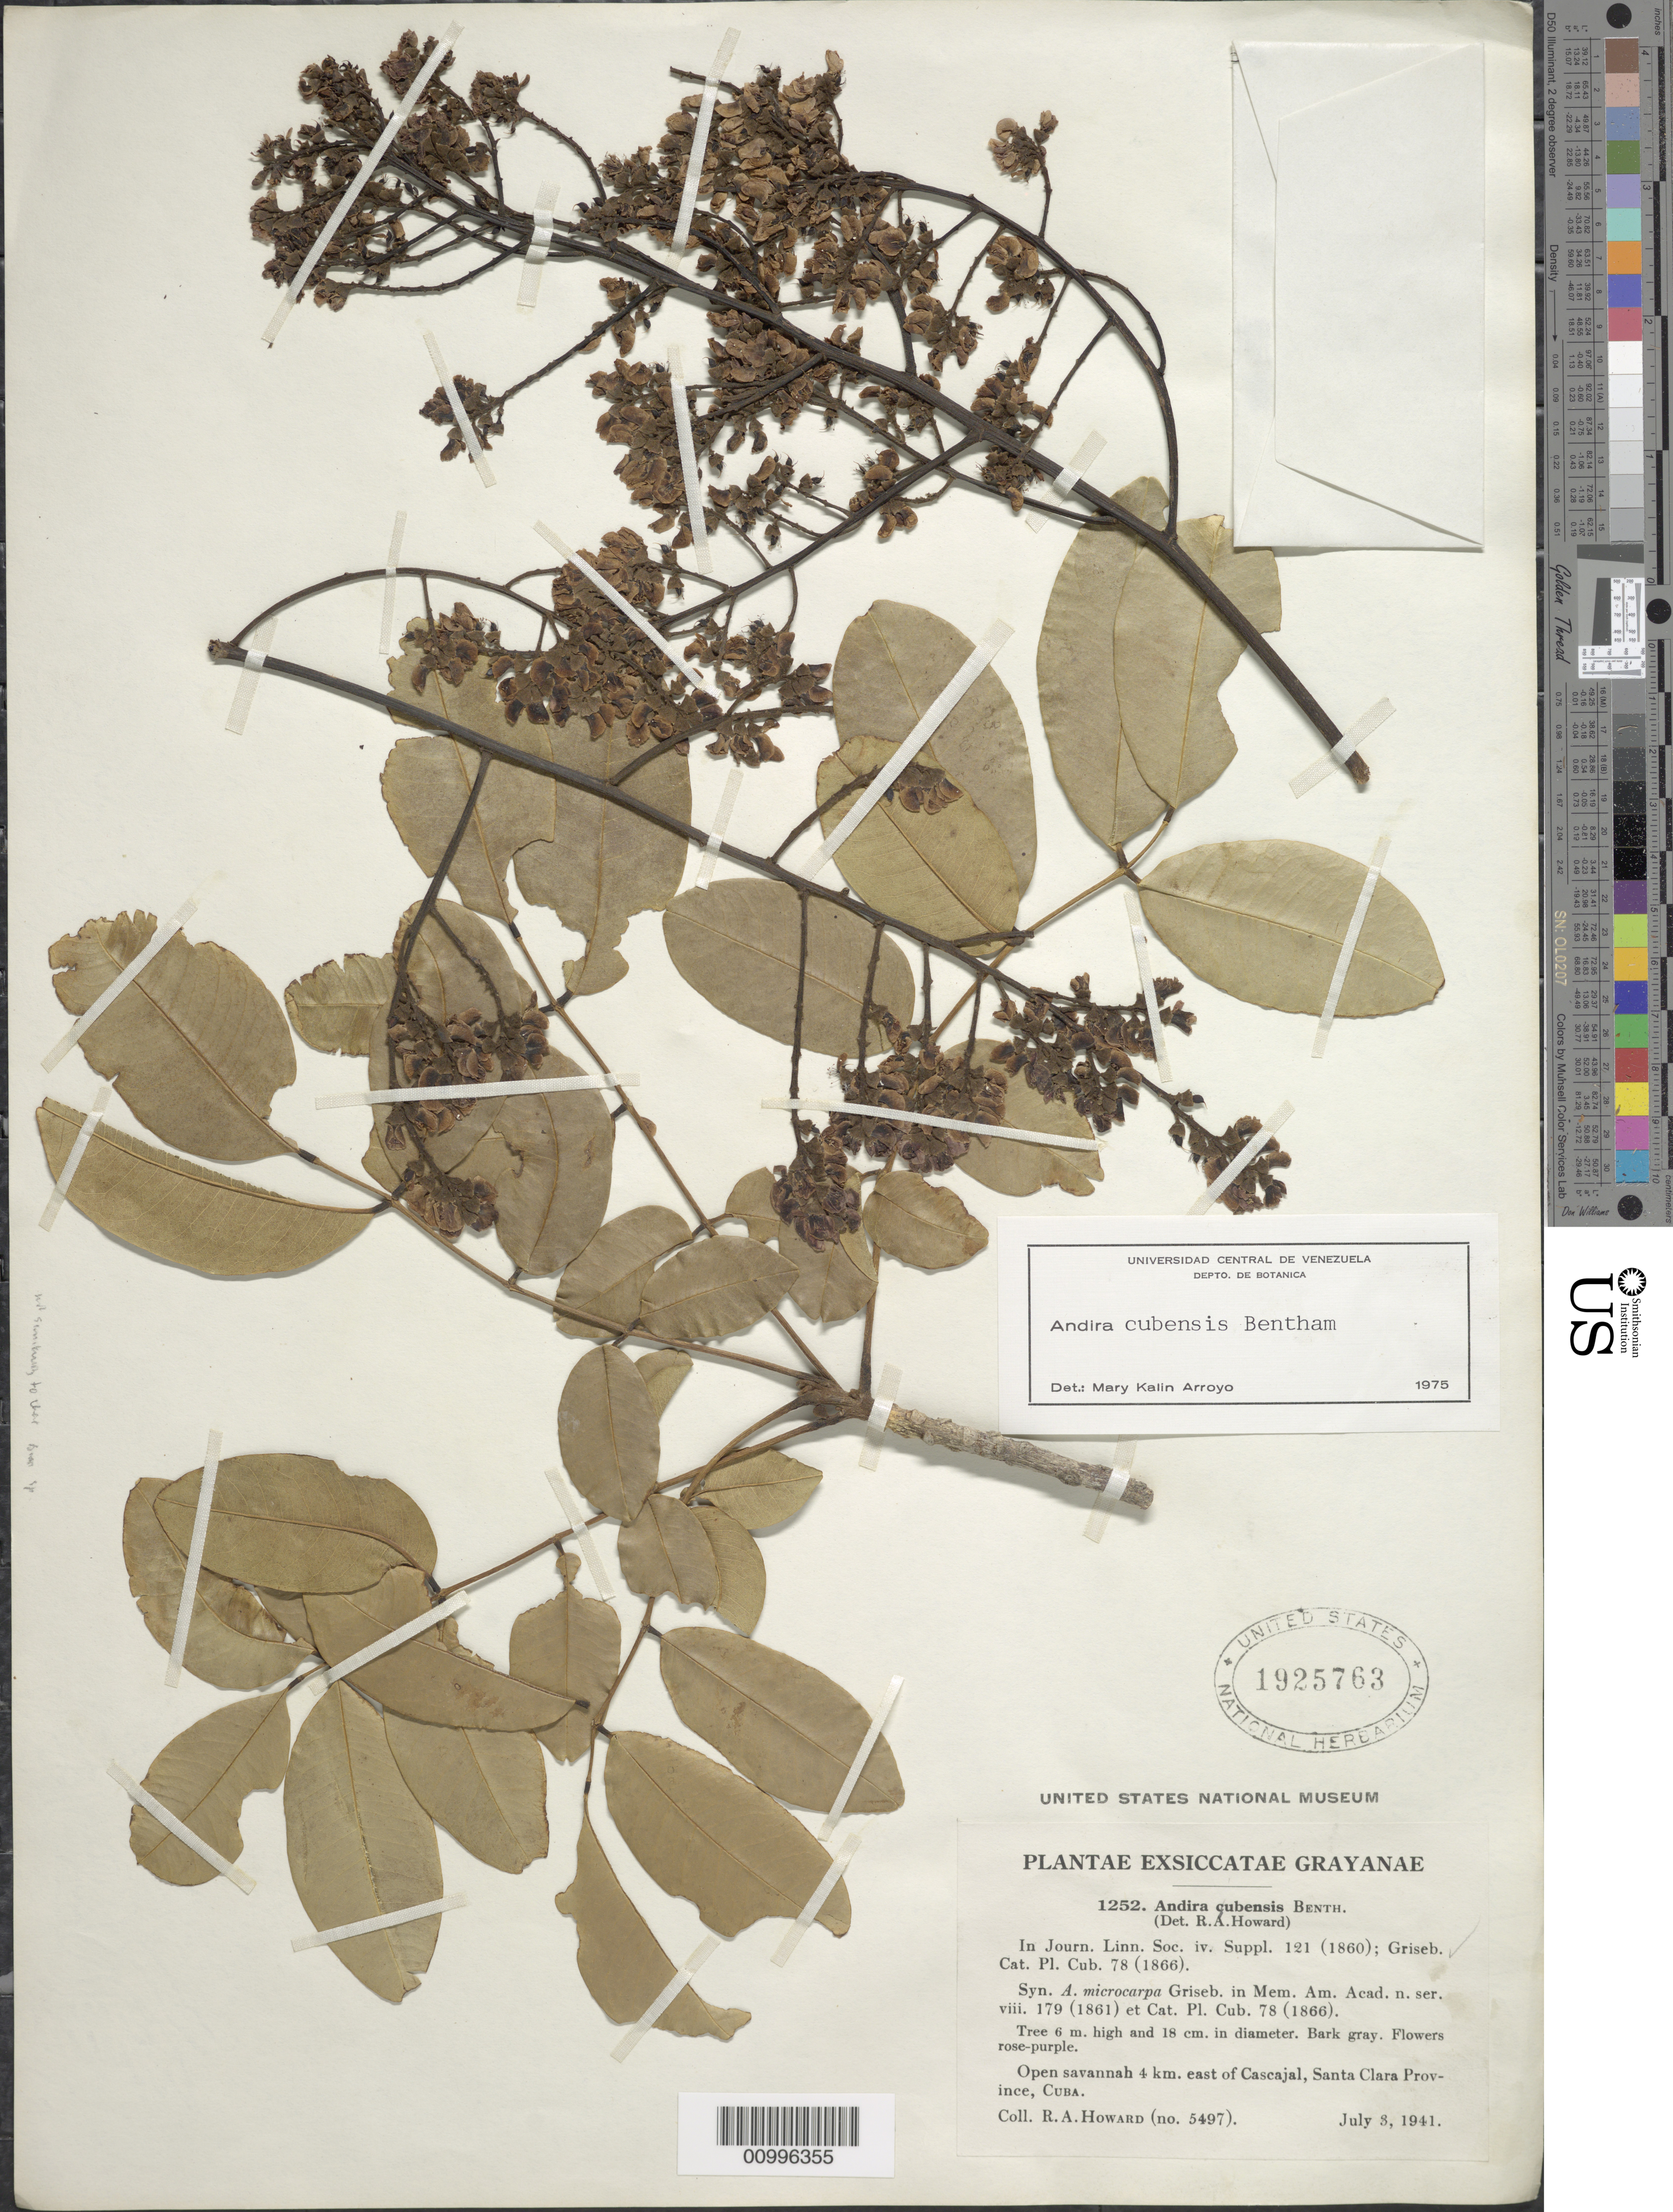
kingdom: Plantae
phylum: Tracheophyta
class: Magnoliopsida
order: Fabales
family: Fabaceae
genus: Andira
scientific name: Andira cubensis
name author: Benth.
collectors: R. A. Howard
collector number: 5497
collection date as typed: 03 Jul 1941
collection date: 1941-07-03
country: Cuba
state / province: Villa Clara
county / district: Santa Clara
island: Cuba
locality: Open savannah 4 km E of Cascajal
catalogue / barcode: US 1925763